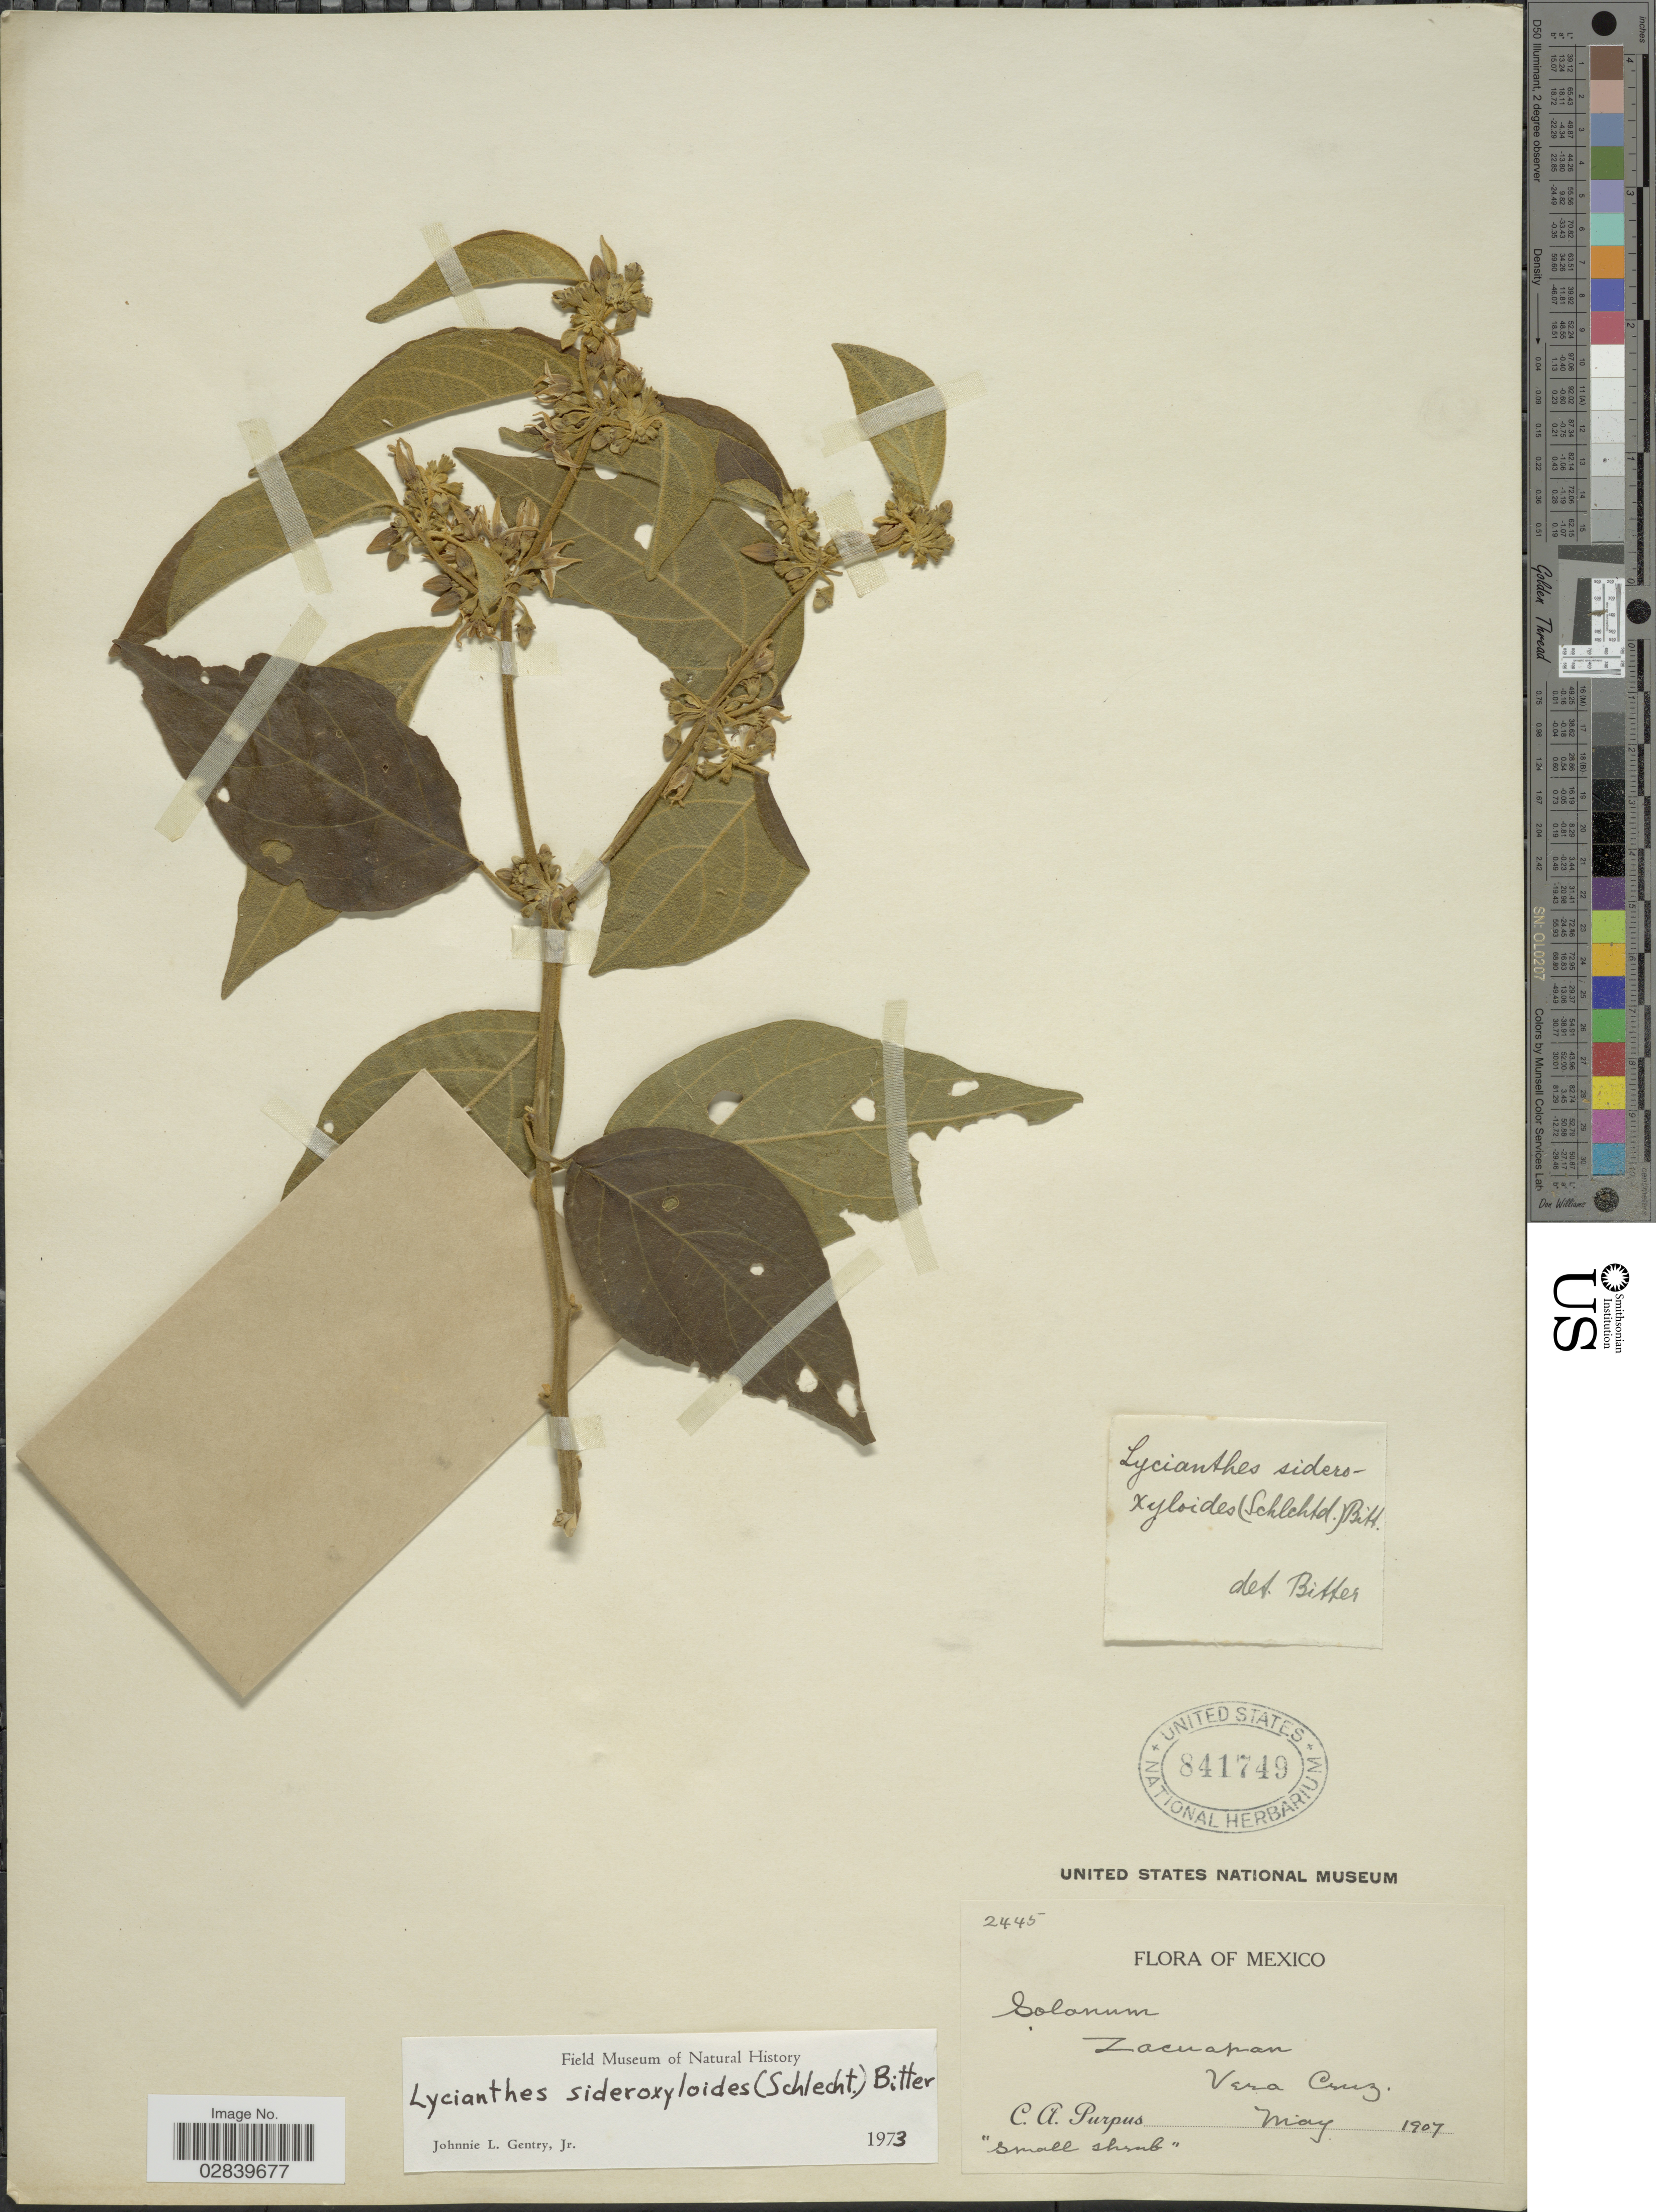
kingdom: Plantae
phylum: Tracheophyta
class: Magnoliopsida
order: Solanales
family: Solanaceae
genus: Lycianthes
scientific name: Lycianthes sideroxyloides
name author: (Schltdl.) Bitter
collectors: C. A. Purpus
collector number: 2445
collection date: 1907-05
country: Mexico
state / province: Veracruz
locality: Zacuapan. Vera Cruz.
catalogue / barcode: US 841749